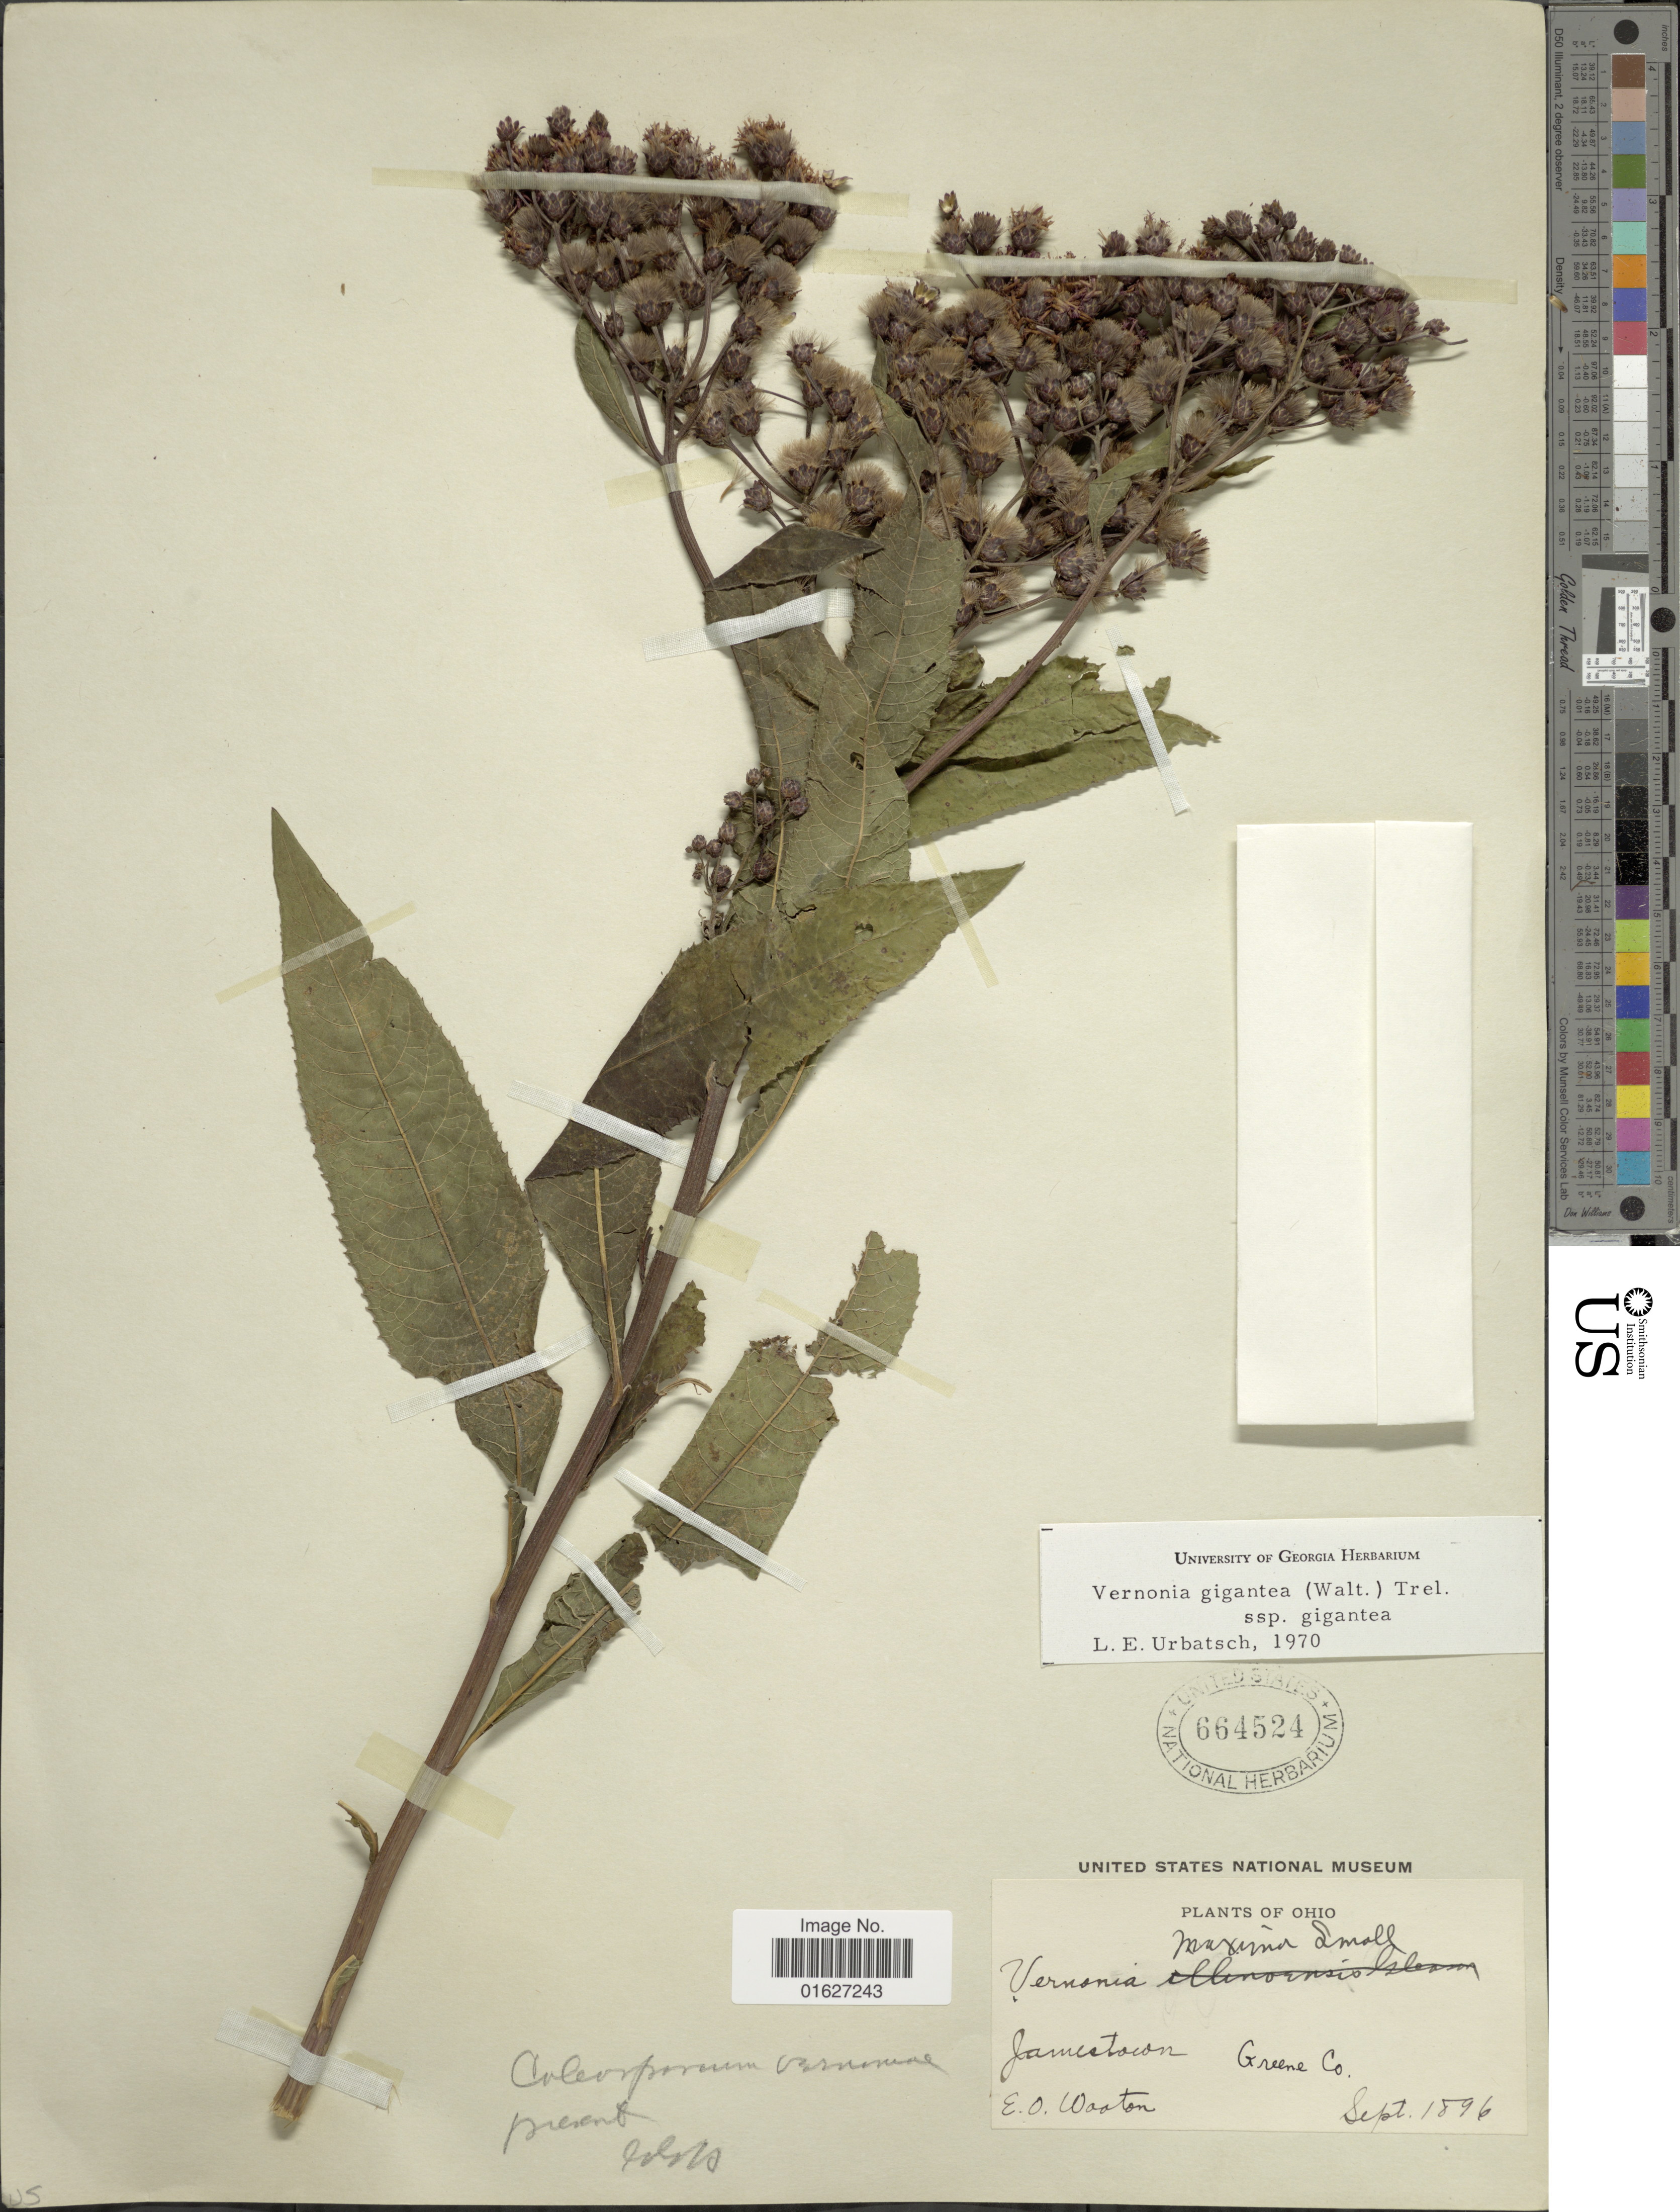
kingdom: Plantae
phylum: Tracheophyta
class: Magnoliopsida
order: Asterales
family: Asteraceae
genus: Vernonia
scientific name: Vernonia gigantea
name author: (Walter) Trel.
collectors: E. O. Wooton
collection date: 1896-09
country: United States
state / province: Ohio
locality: Ohio. Jamestown. Greene Co.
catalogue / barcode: US 664524